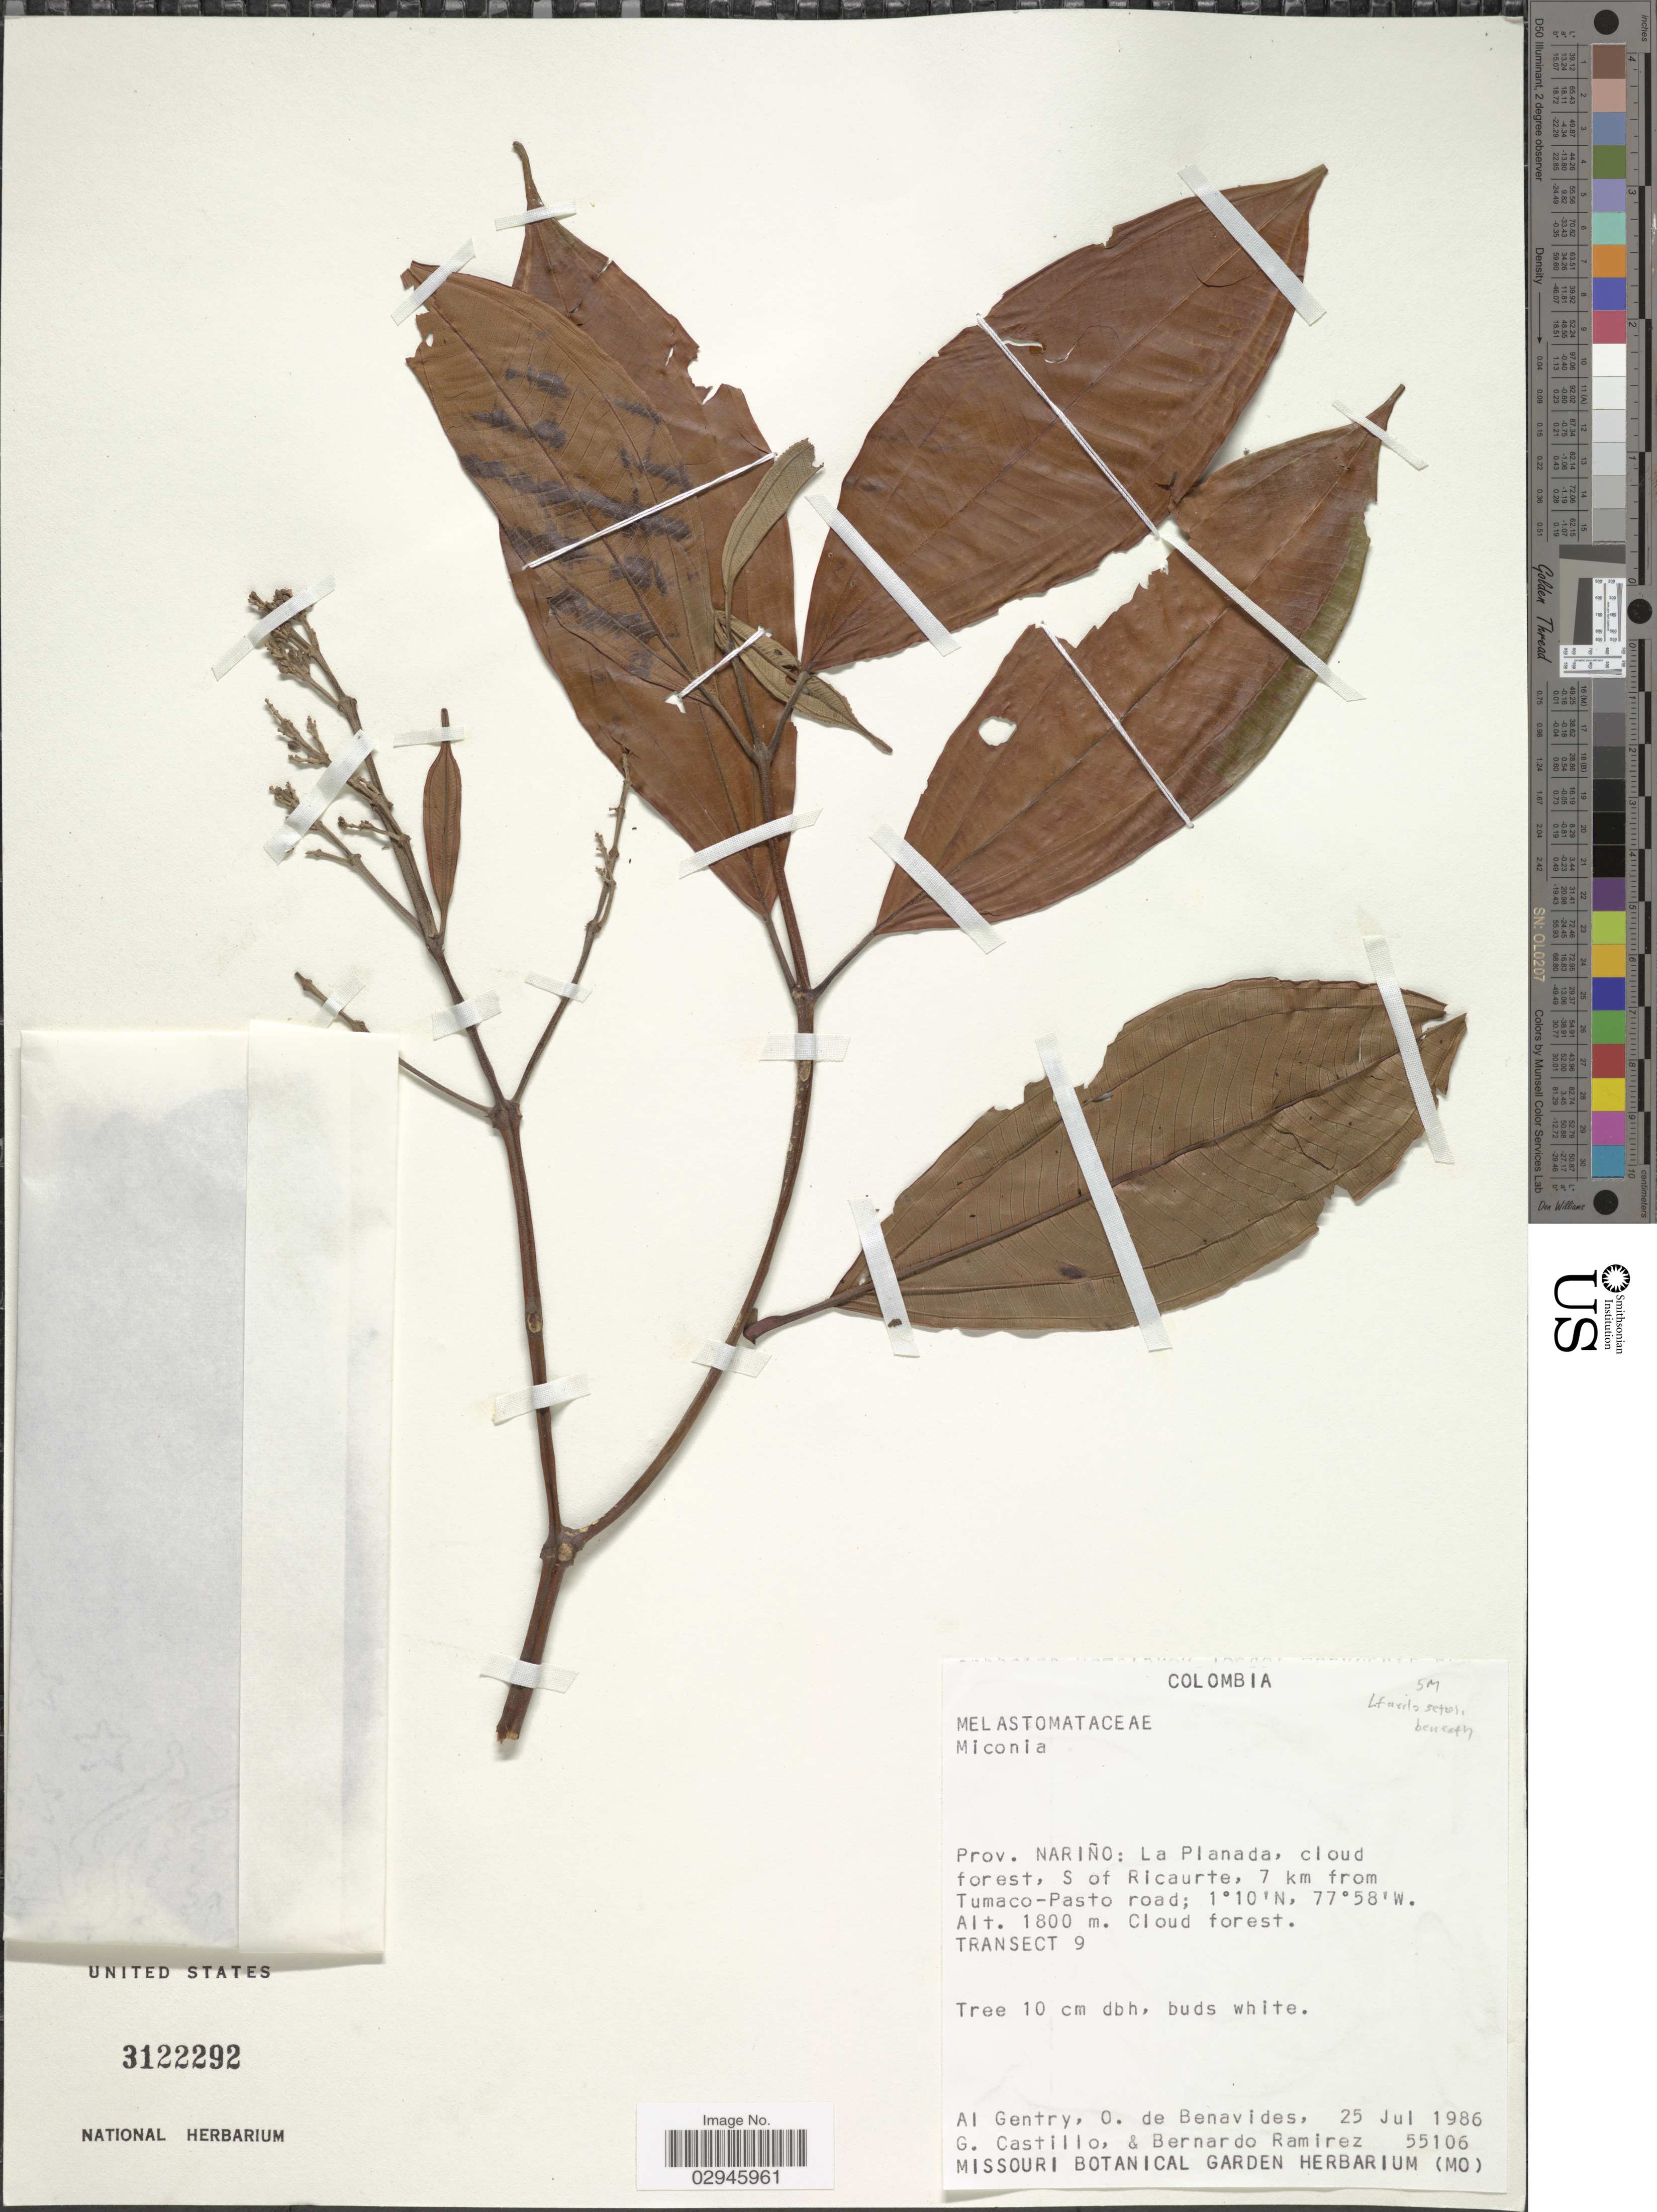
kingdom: Plantae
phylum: Tracheophyta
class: Magnoliopsida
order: Myrtales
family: Melastomataceae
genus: Miconia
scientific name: Miconia brigitteae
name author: Humberto Mend. & Posada- Herrera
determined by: Murillo, J. S.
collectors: A. H. Gentry, Olga S. de Benavides, G. Castillo & B. Ramírez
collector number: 55106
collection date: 1986-07-25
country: Colombia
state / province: Nariño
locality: La Planada, S of Ricaurte, 7 km from Tumaco-Pasto road. TRANSECT 9.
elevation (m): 1800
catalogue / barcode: US 3122292